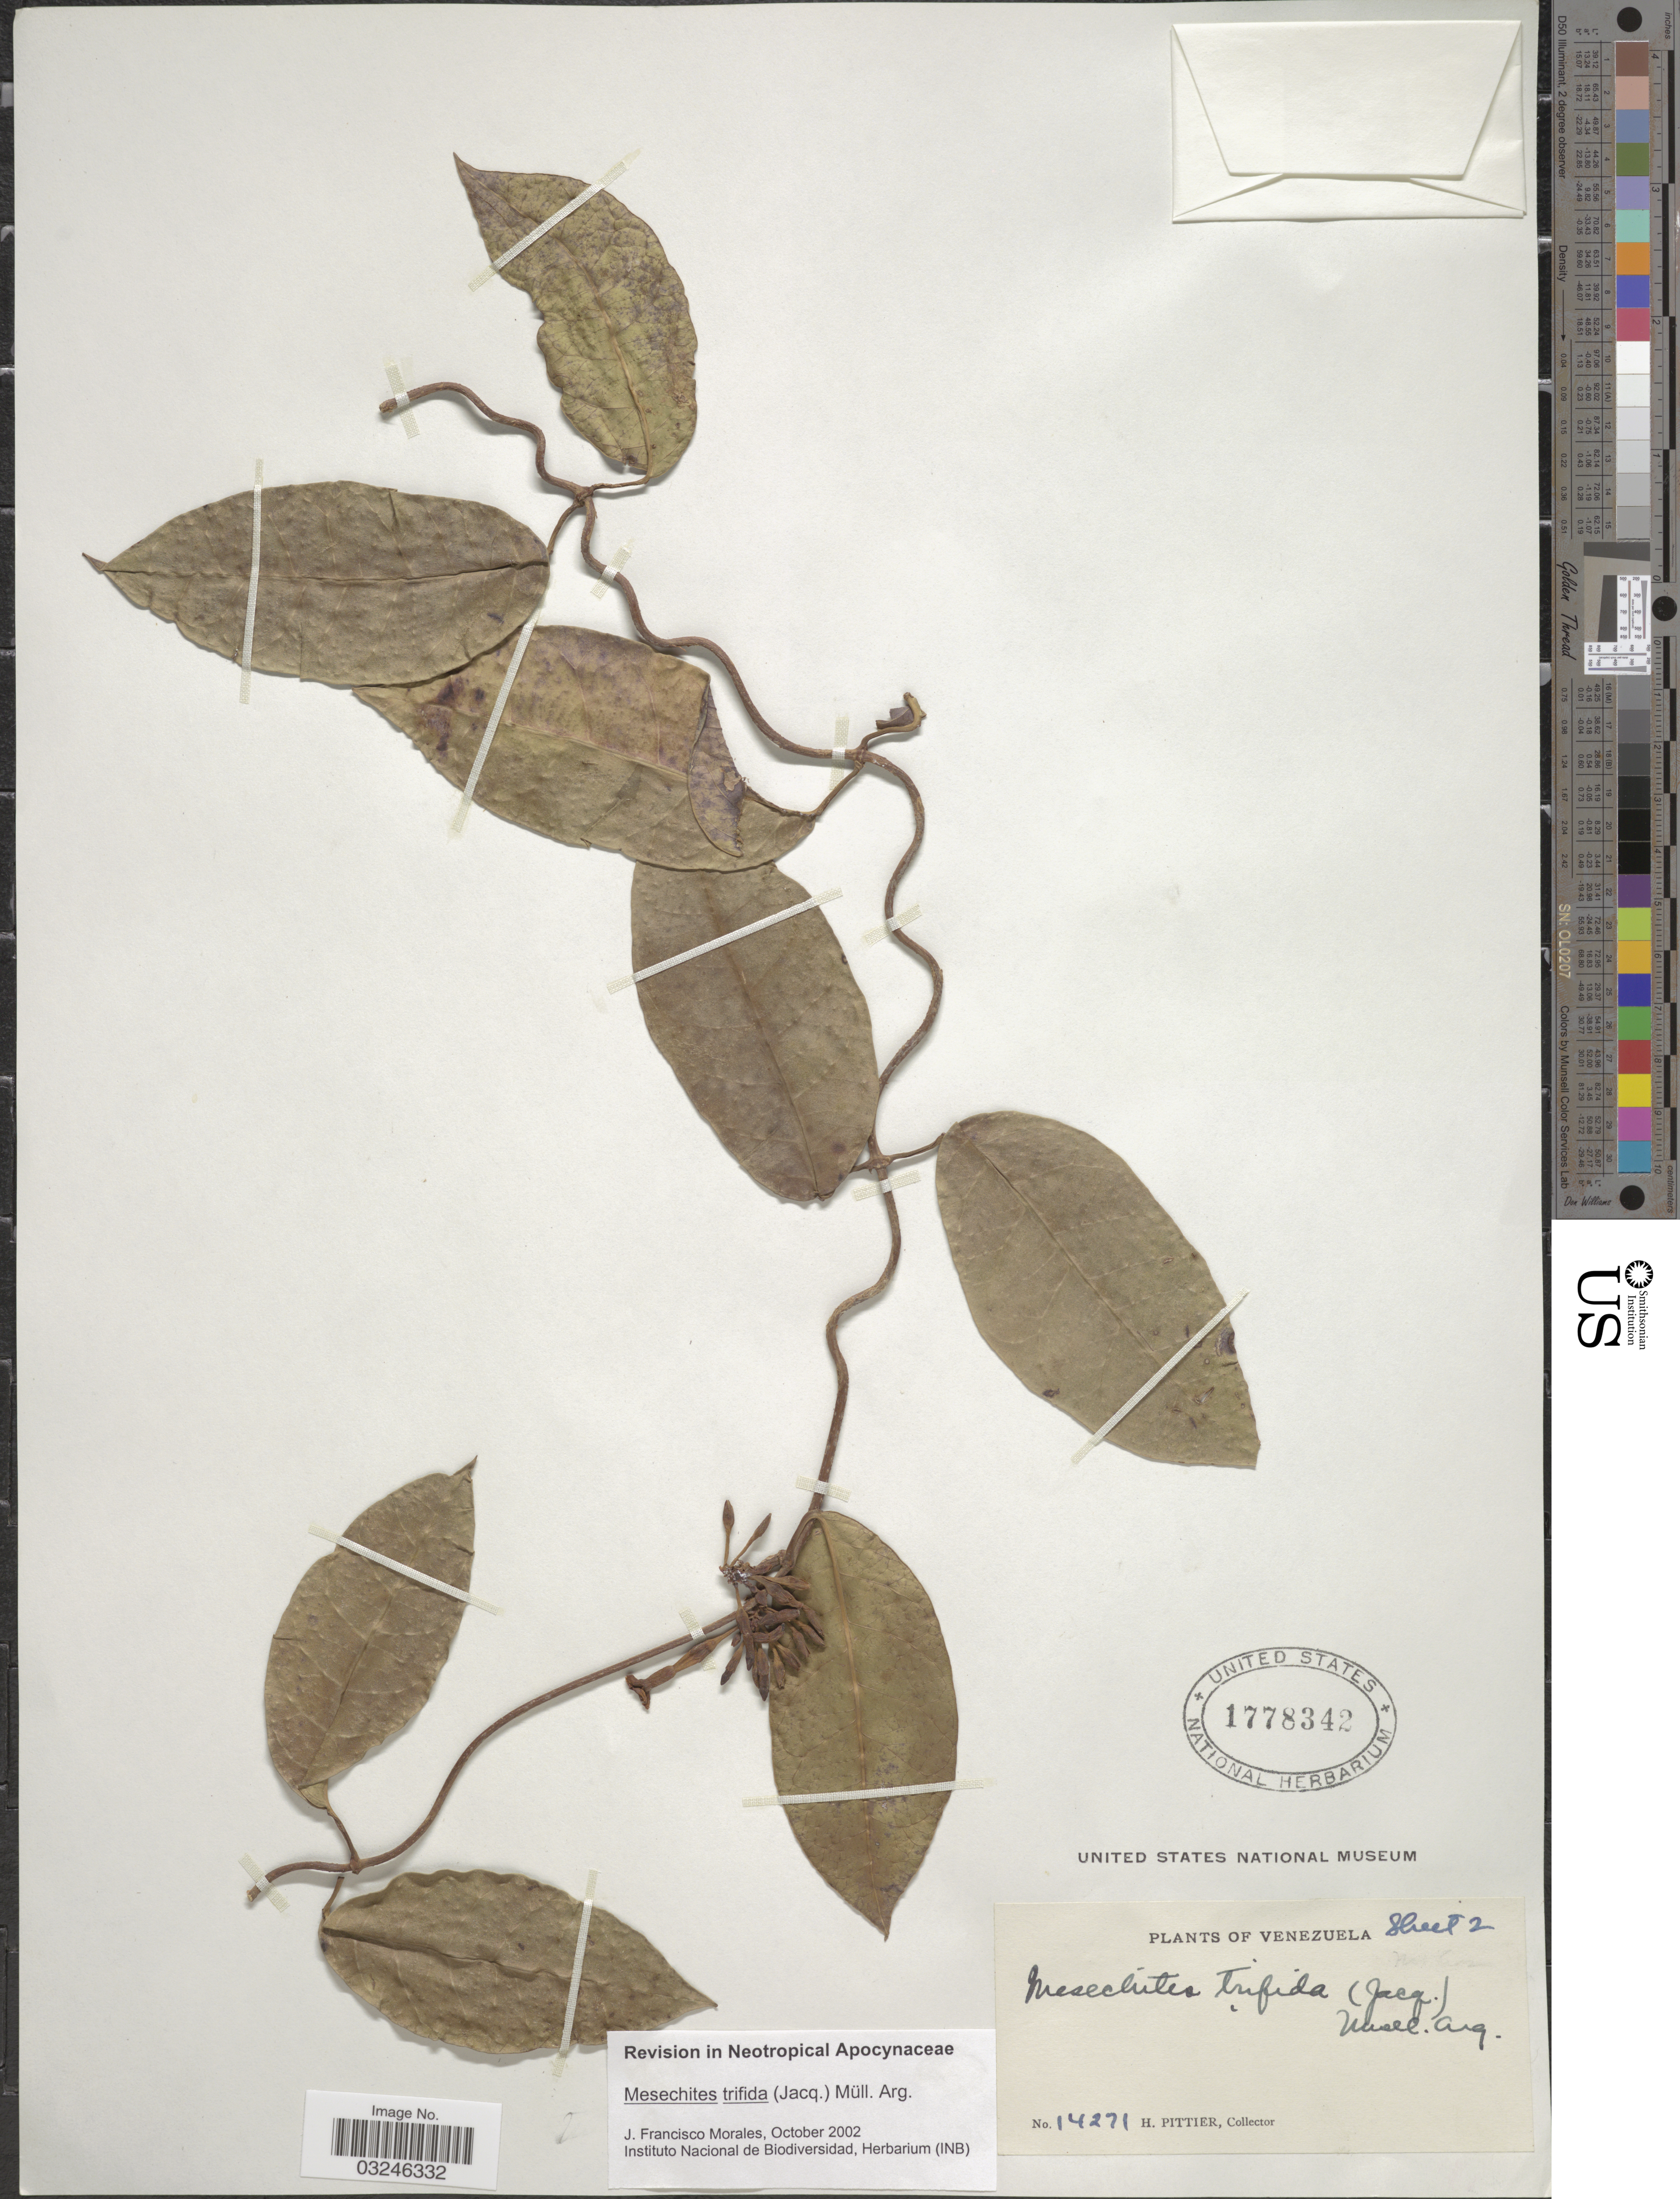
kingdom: Plantae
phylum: Tracheophyta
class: Magnoliopsida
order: Gentianales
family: Apocynaceae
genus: Mesechites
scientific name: Mesechites trifidus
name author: (Jacq.) Müll. Arg.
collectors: H. F. Pittier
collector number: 14271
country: Venezuela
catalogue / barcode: US 1778342